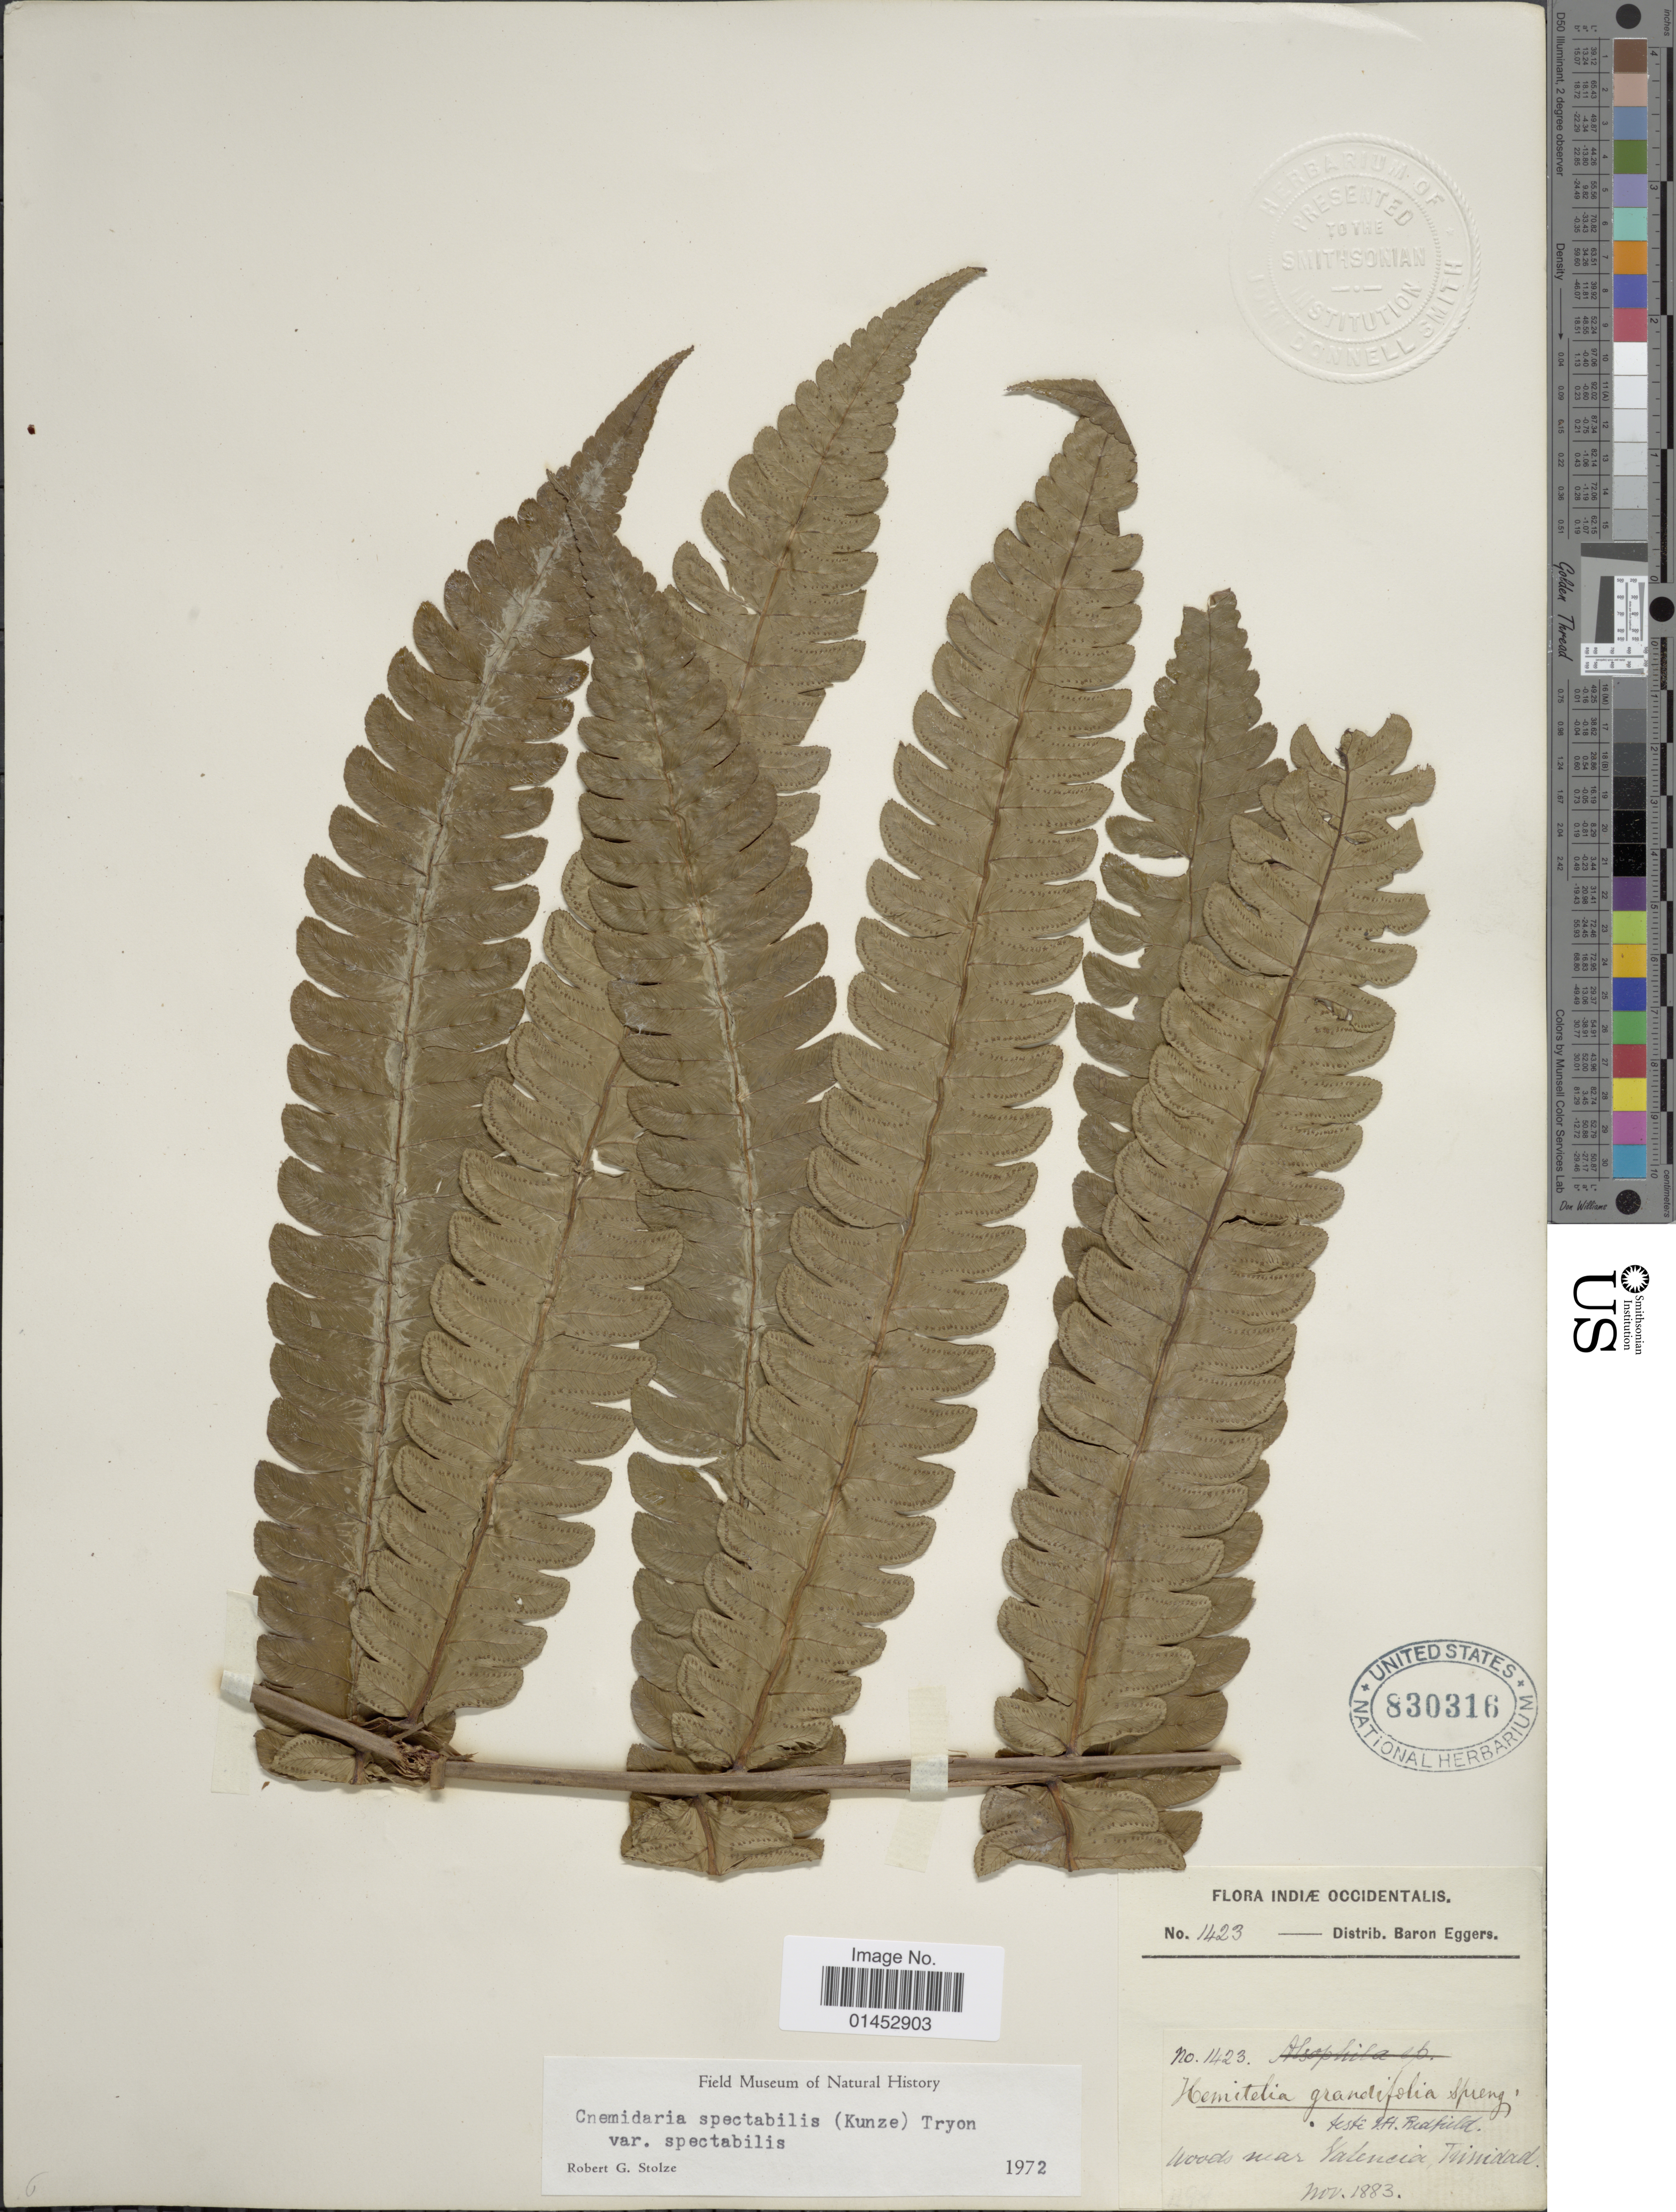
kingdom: Plantae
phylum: Tracheophyta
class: Polypodiopsida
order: Cyatheales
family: Cyatheaceae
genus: Cyathea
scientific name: Cyathea spectabilis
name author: (Kunze) Domin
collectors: H. F. A. von Eggers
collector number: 1422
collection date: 1883-11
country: Trinidad and Tobago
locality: Woods near Valencia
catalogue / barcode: US 830316